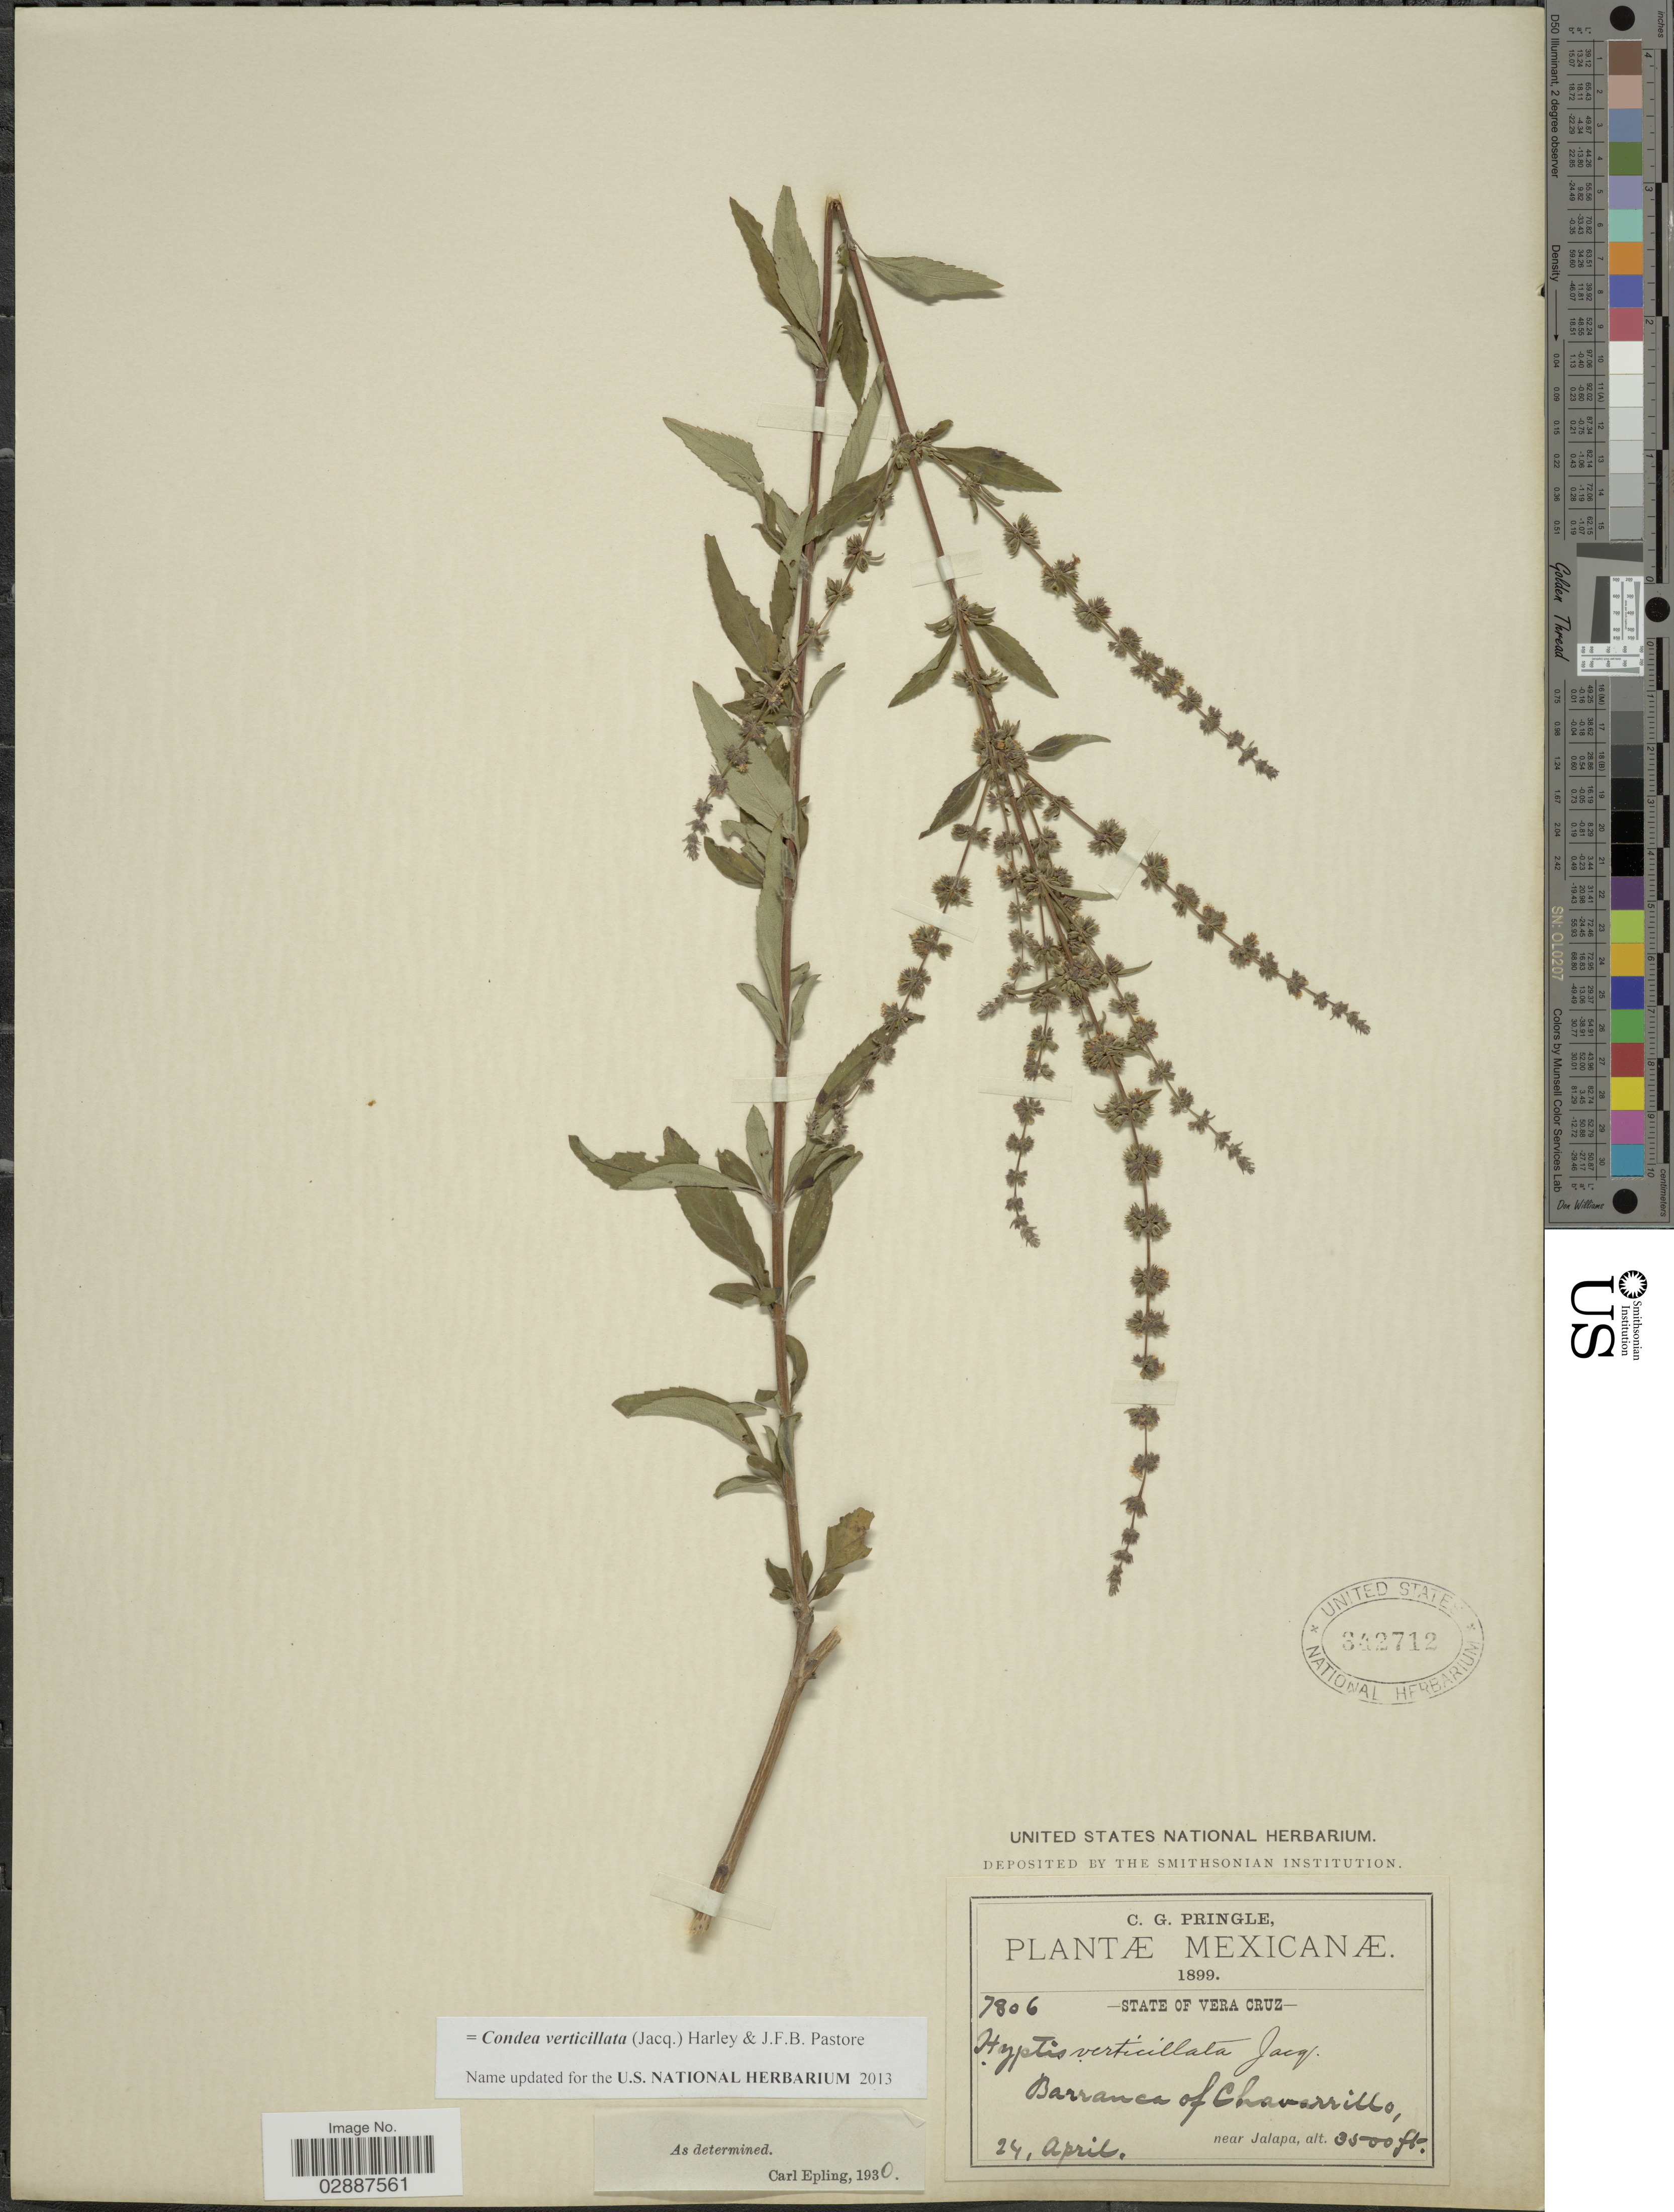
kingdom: Plantae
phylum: Tracheophyta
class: Magnoliopsida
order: Lamiales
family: Lamiaceae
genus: Condea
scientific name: Condea verticillata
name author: (Jacq.) Harley & J.F.B. Pastore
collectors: C. G. Pringle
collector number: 7806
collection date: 1899-04-24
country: Mexico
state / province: Veracruz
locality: State of Vera Cruz. Barranca of Chavarrillo, near Jalapa.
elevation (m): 1067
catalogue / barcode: US 342712